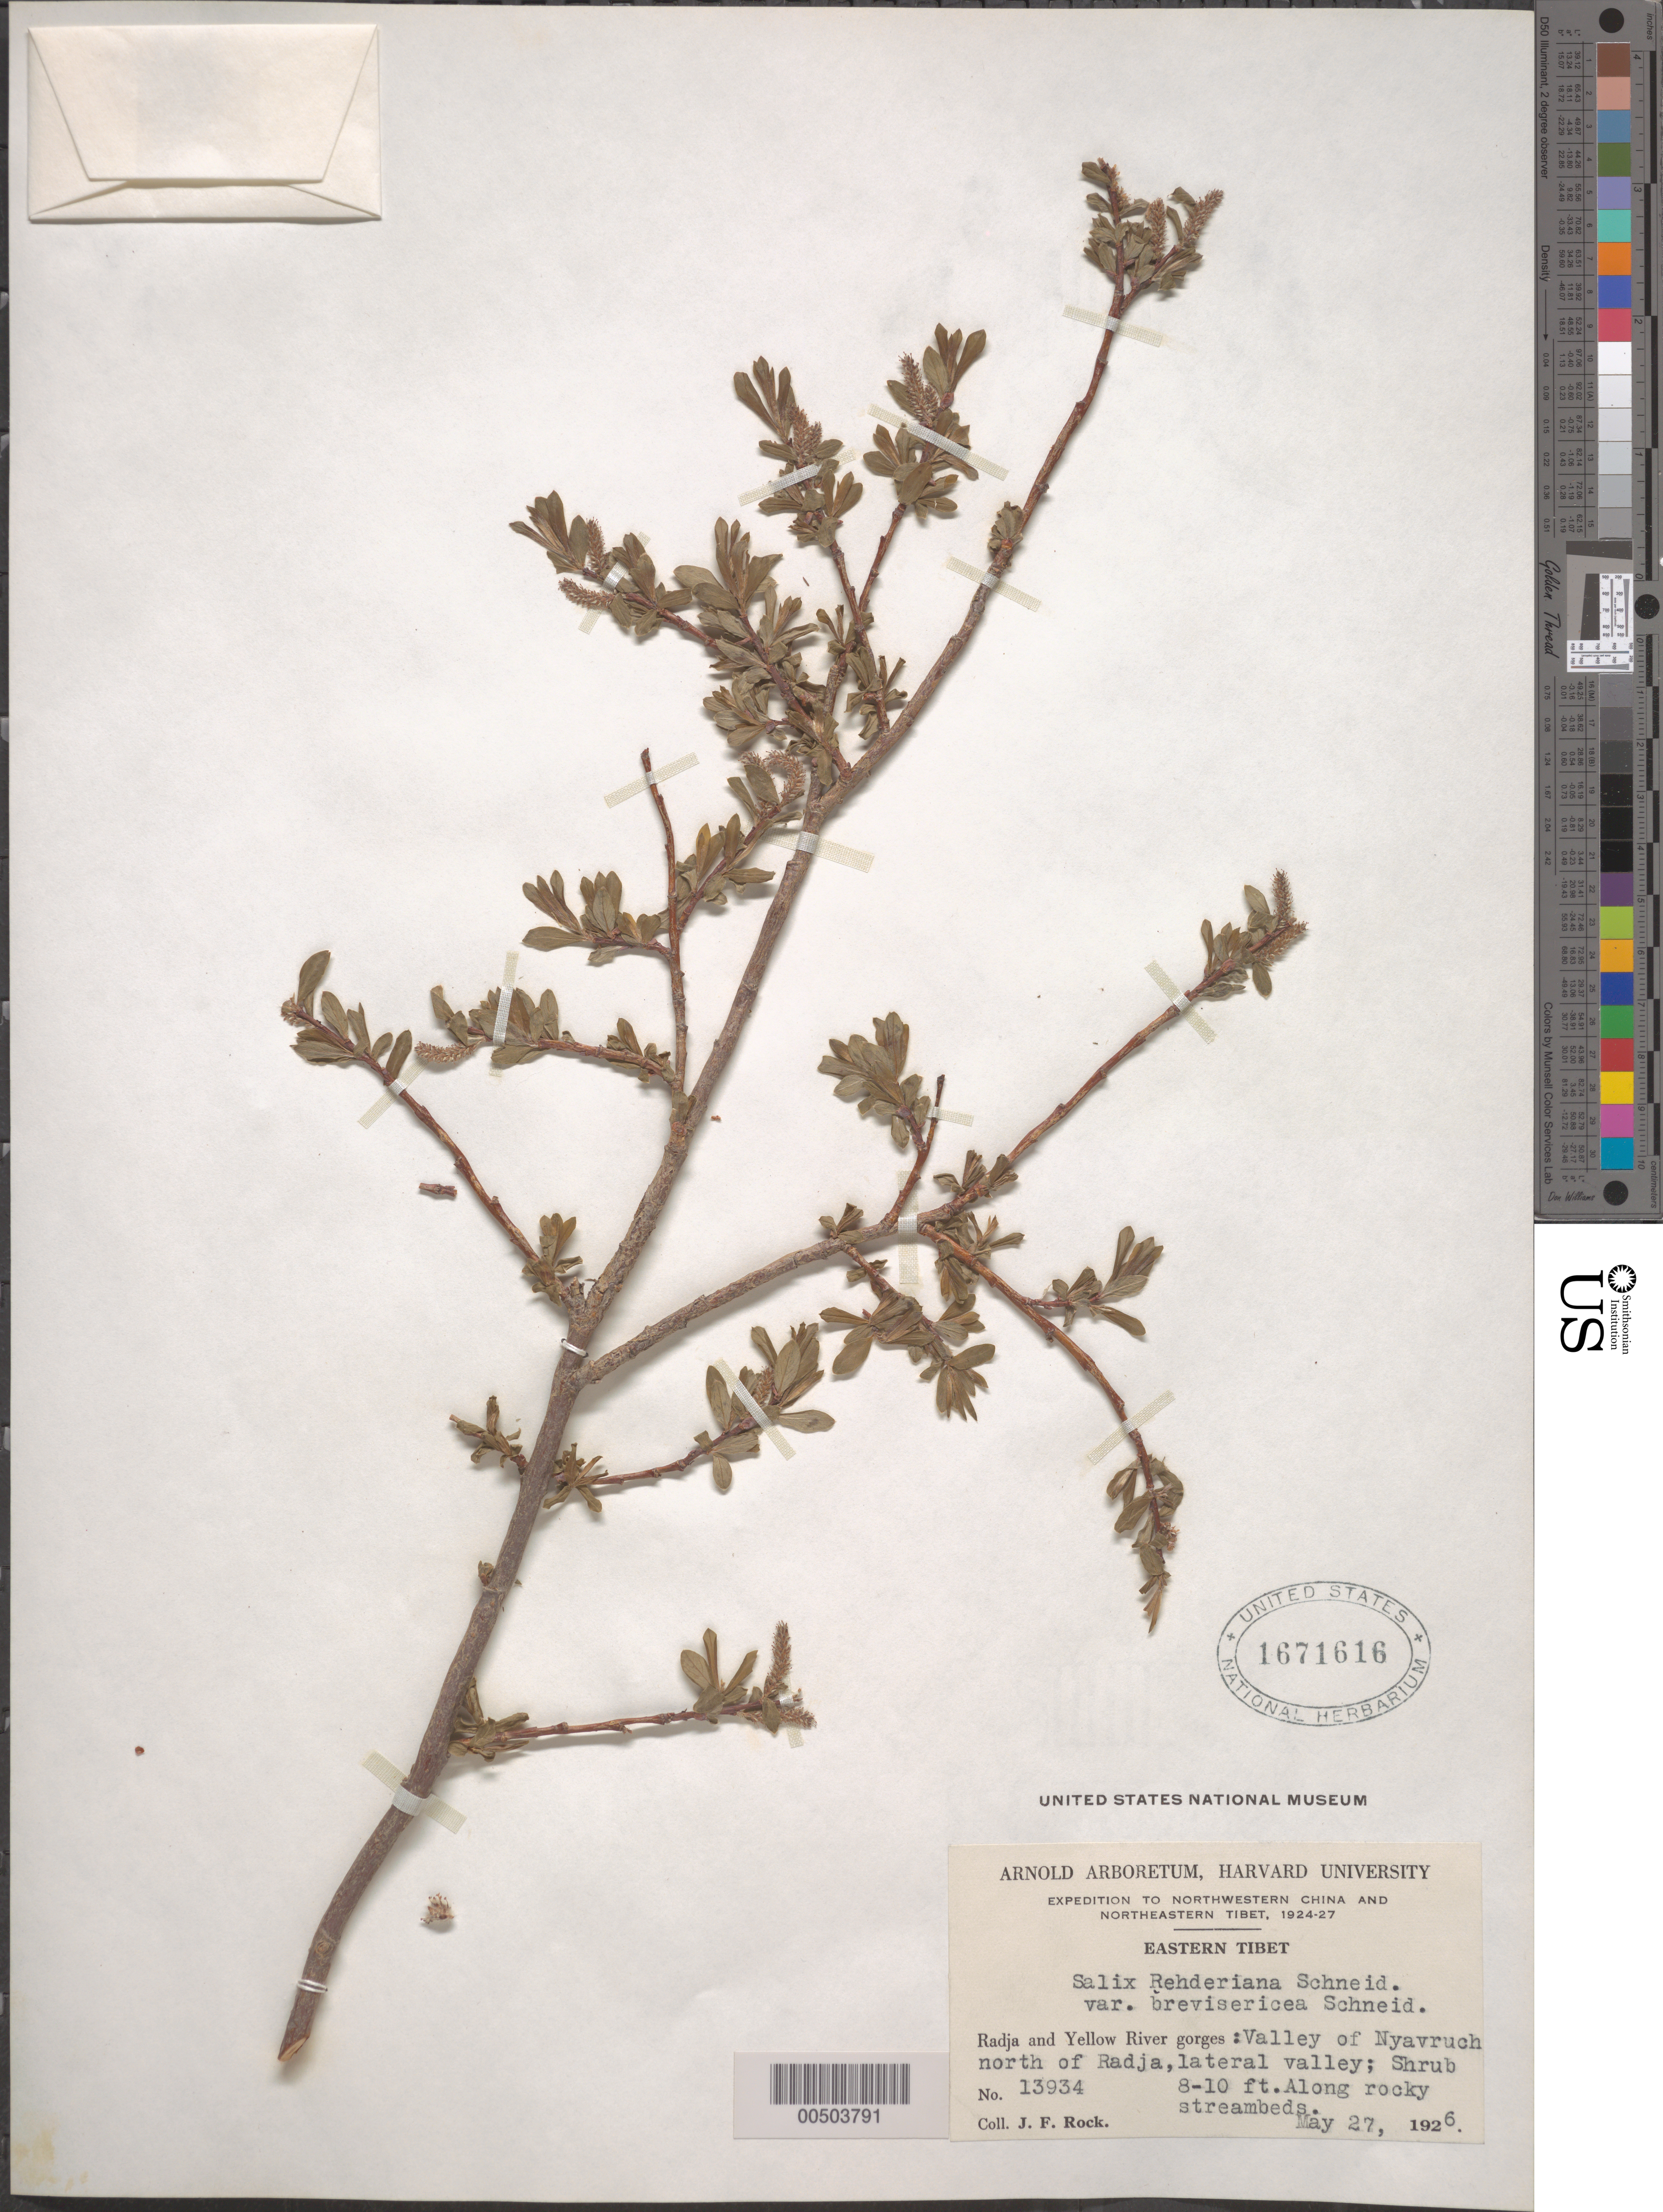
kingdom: Plantae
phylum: Tracheophyta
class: Magnoliopsida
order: Malpighiales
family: Salicaceae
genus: Salix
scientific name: Salix rehderiana var. brevisericea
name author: C.K. Schneid. in Sarg.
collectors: J. F. Rock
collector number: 13934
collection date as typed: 27 May 1926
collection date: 1926-05-27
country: China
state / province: Xizang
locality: Radja and Yellow River gorges: Valley of Nyavruch north of Radja, lateral valley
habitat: Shrub 8-10 ft. Along rocky streambeds.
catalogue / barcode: US 1671616